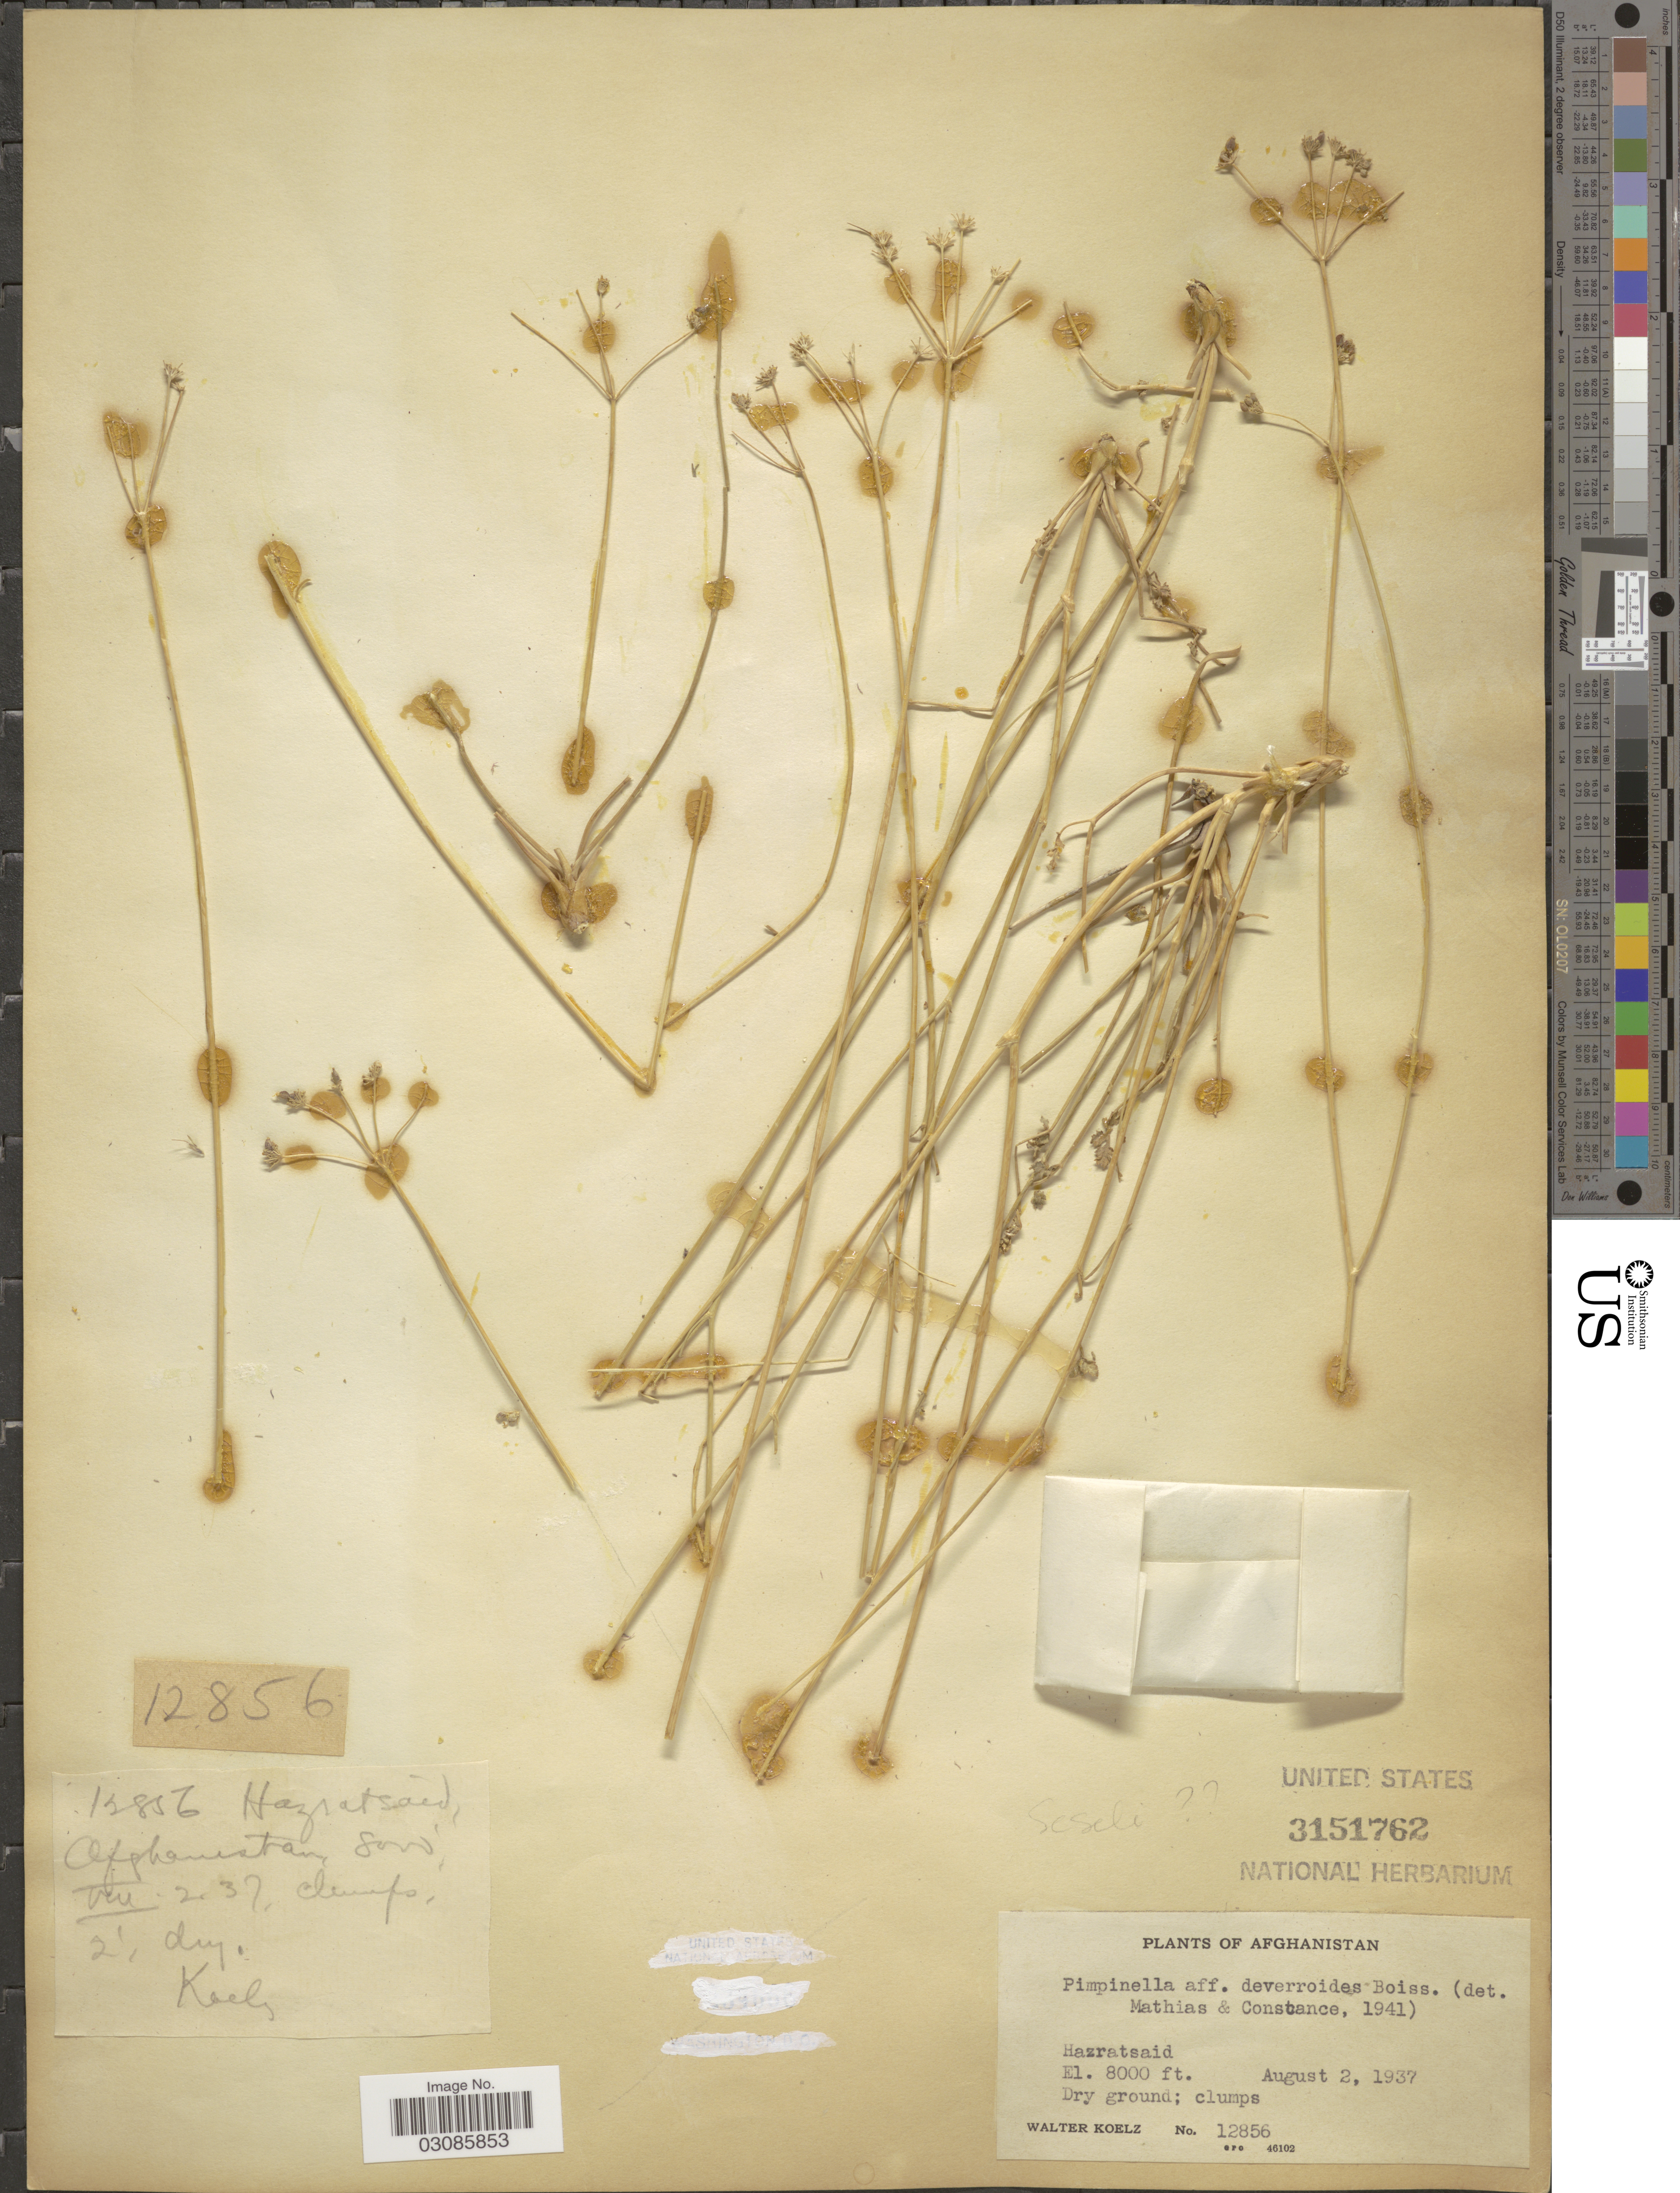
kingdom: Plantae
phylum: Tracheophyta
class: Magnoliopsida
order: Apiales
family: Apiaceae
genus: Pimpinella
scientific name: Pimpinella deverroides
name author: Boiss.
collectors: W. N. Koelz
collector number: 12856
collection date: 1937-08-02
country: Afghanistan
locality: Hazratsaid.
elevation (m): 2438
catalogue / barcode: US 3151762